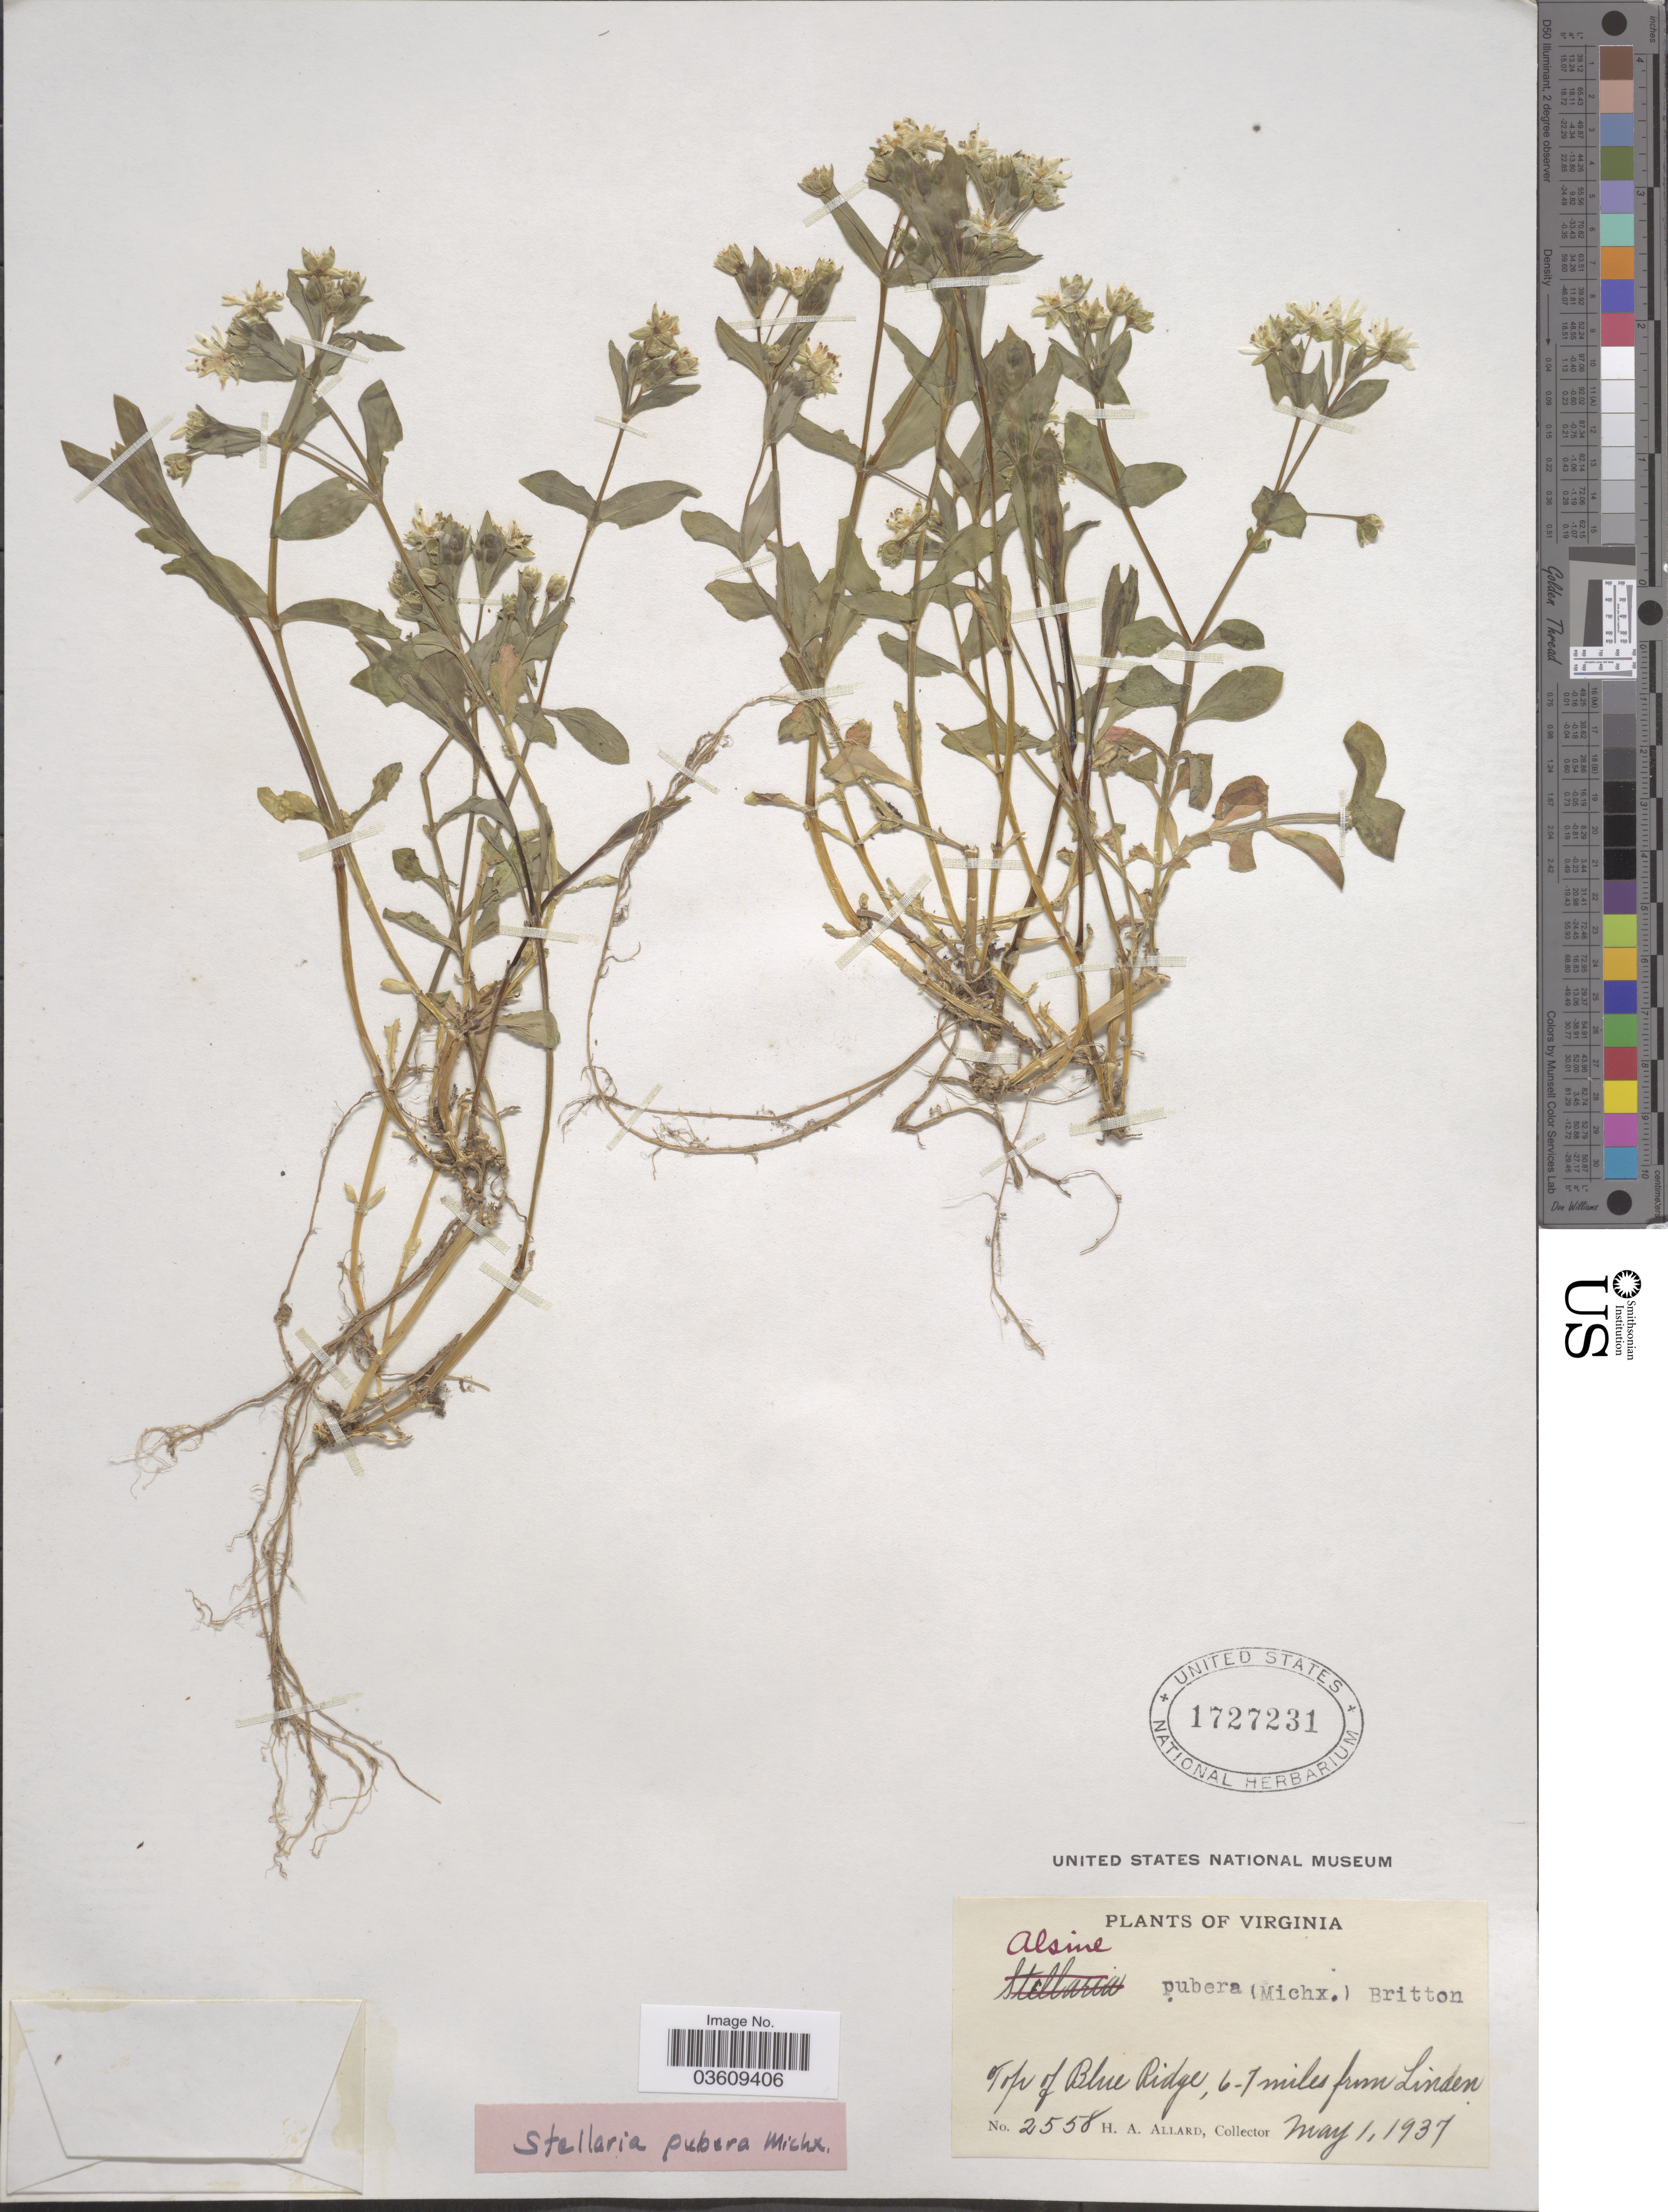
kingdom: Plantae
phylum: Tracheophyta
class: Magnoliopsida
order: Caryophyllales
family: Caryophyllaceae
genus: Stellaria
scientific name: Stellaria pubera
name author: Michx.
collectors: H. A. Allard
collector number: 2558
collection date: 1937-05-01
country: United States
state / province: Virginia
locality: Top of Blue Ridge, 6-7 miles from Linden.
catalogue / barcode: US 1727231